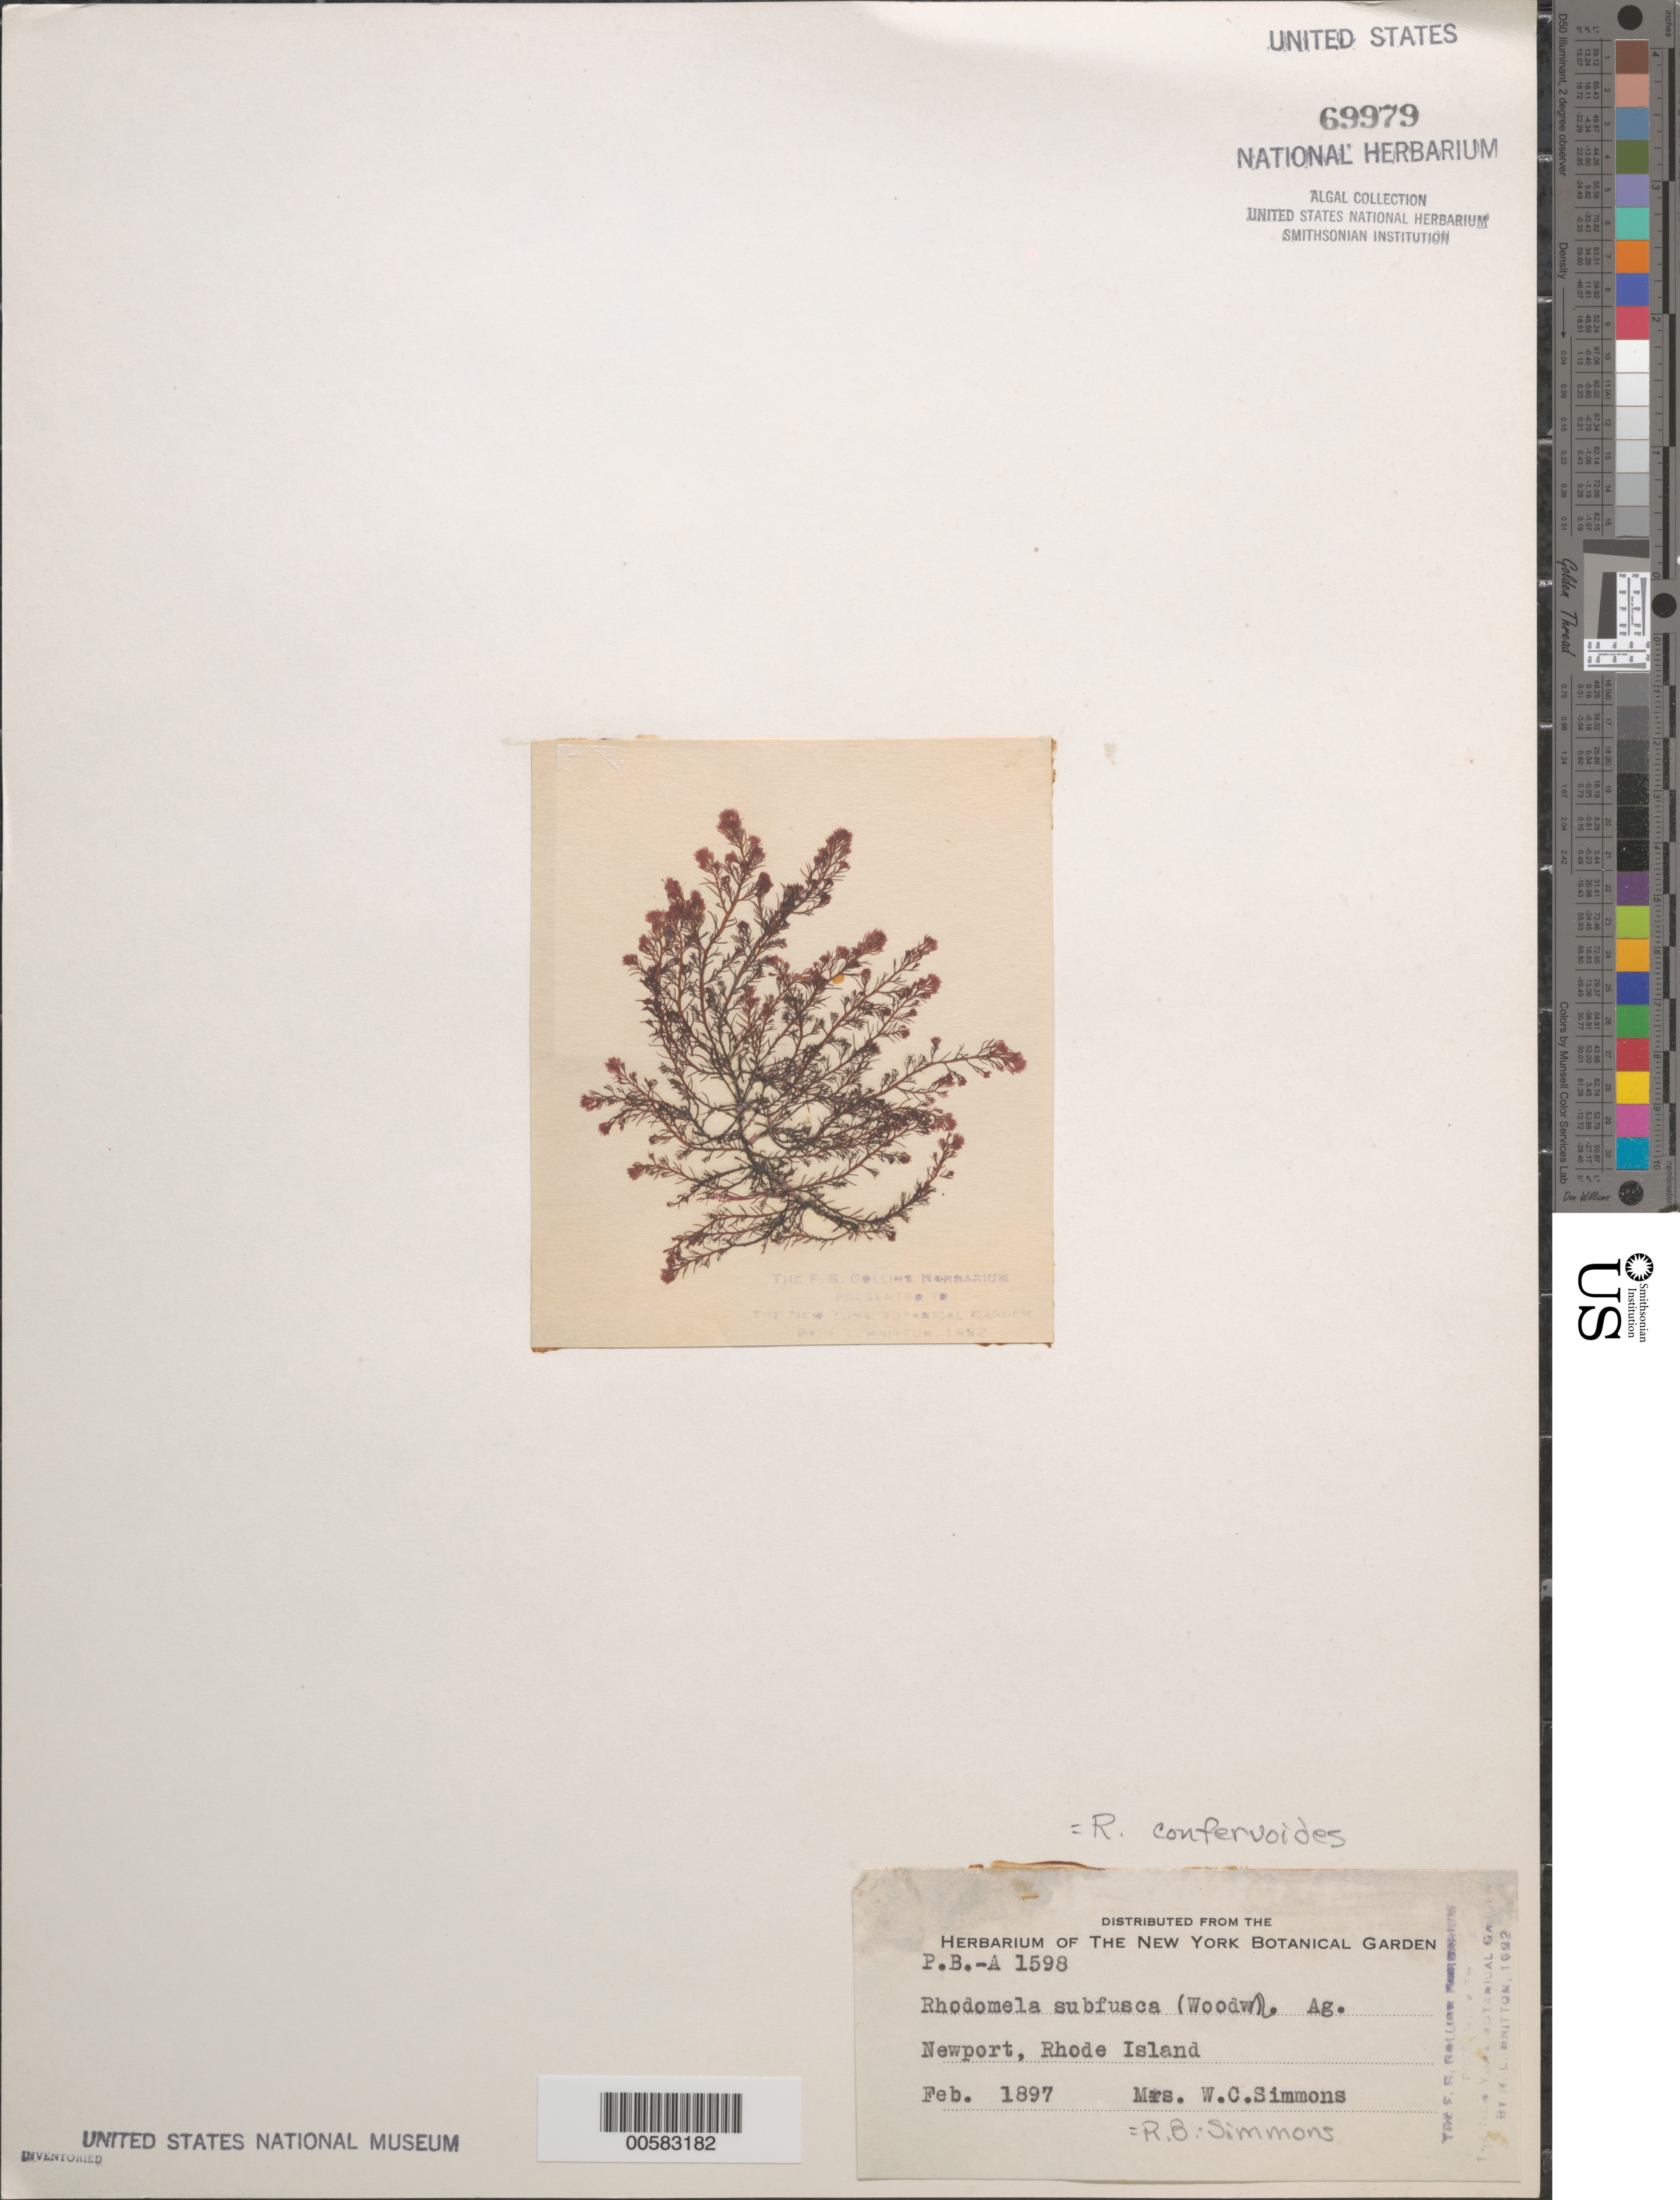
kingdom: Plantae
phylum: Rhodophyta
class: Florideophyceae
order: Ceramiales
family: Rhodomelaceae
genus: Rhodomela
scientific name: Rhodomela confervoides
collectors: R. B. Simmons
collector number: PB-A 1598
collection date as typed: Feb 1897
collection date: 1897-02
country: United States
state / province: Rhode Island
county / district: Newport County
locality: Newport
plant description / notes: Collins, Holden & Setchell, Phycotheca Boreali-Americana, as Rhodomela subfusca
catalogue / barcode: US 69979